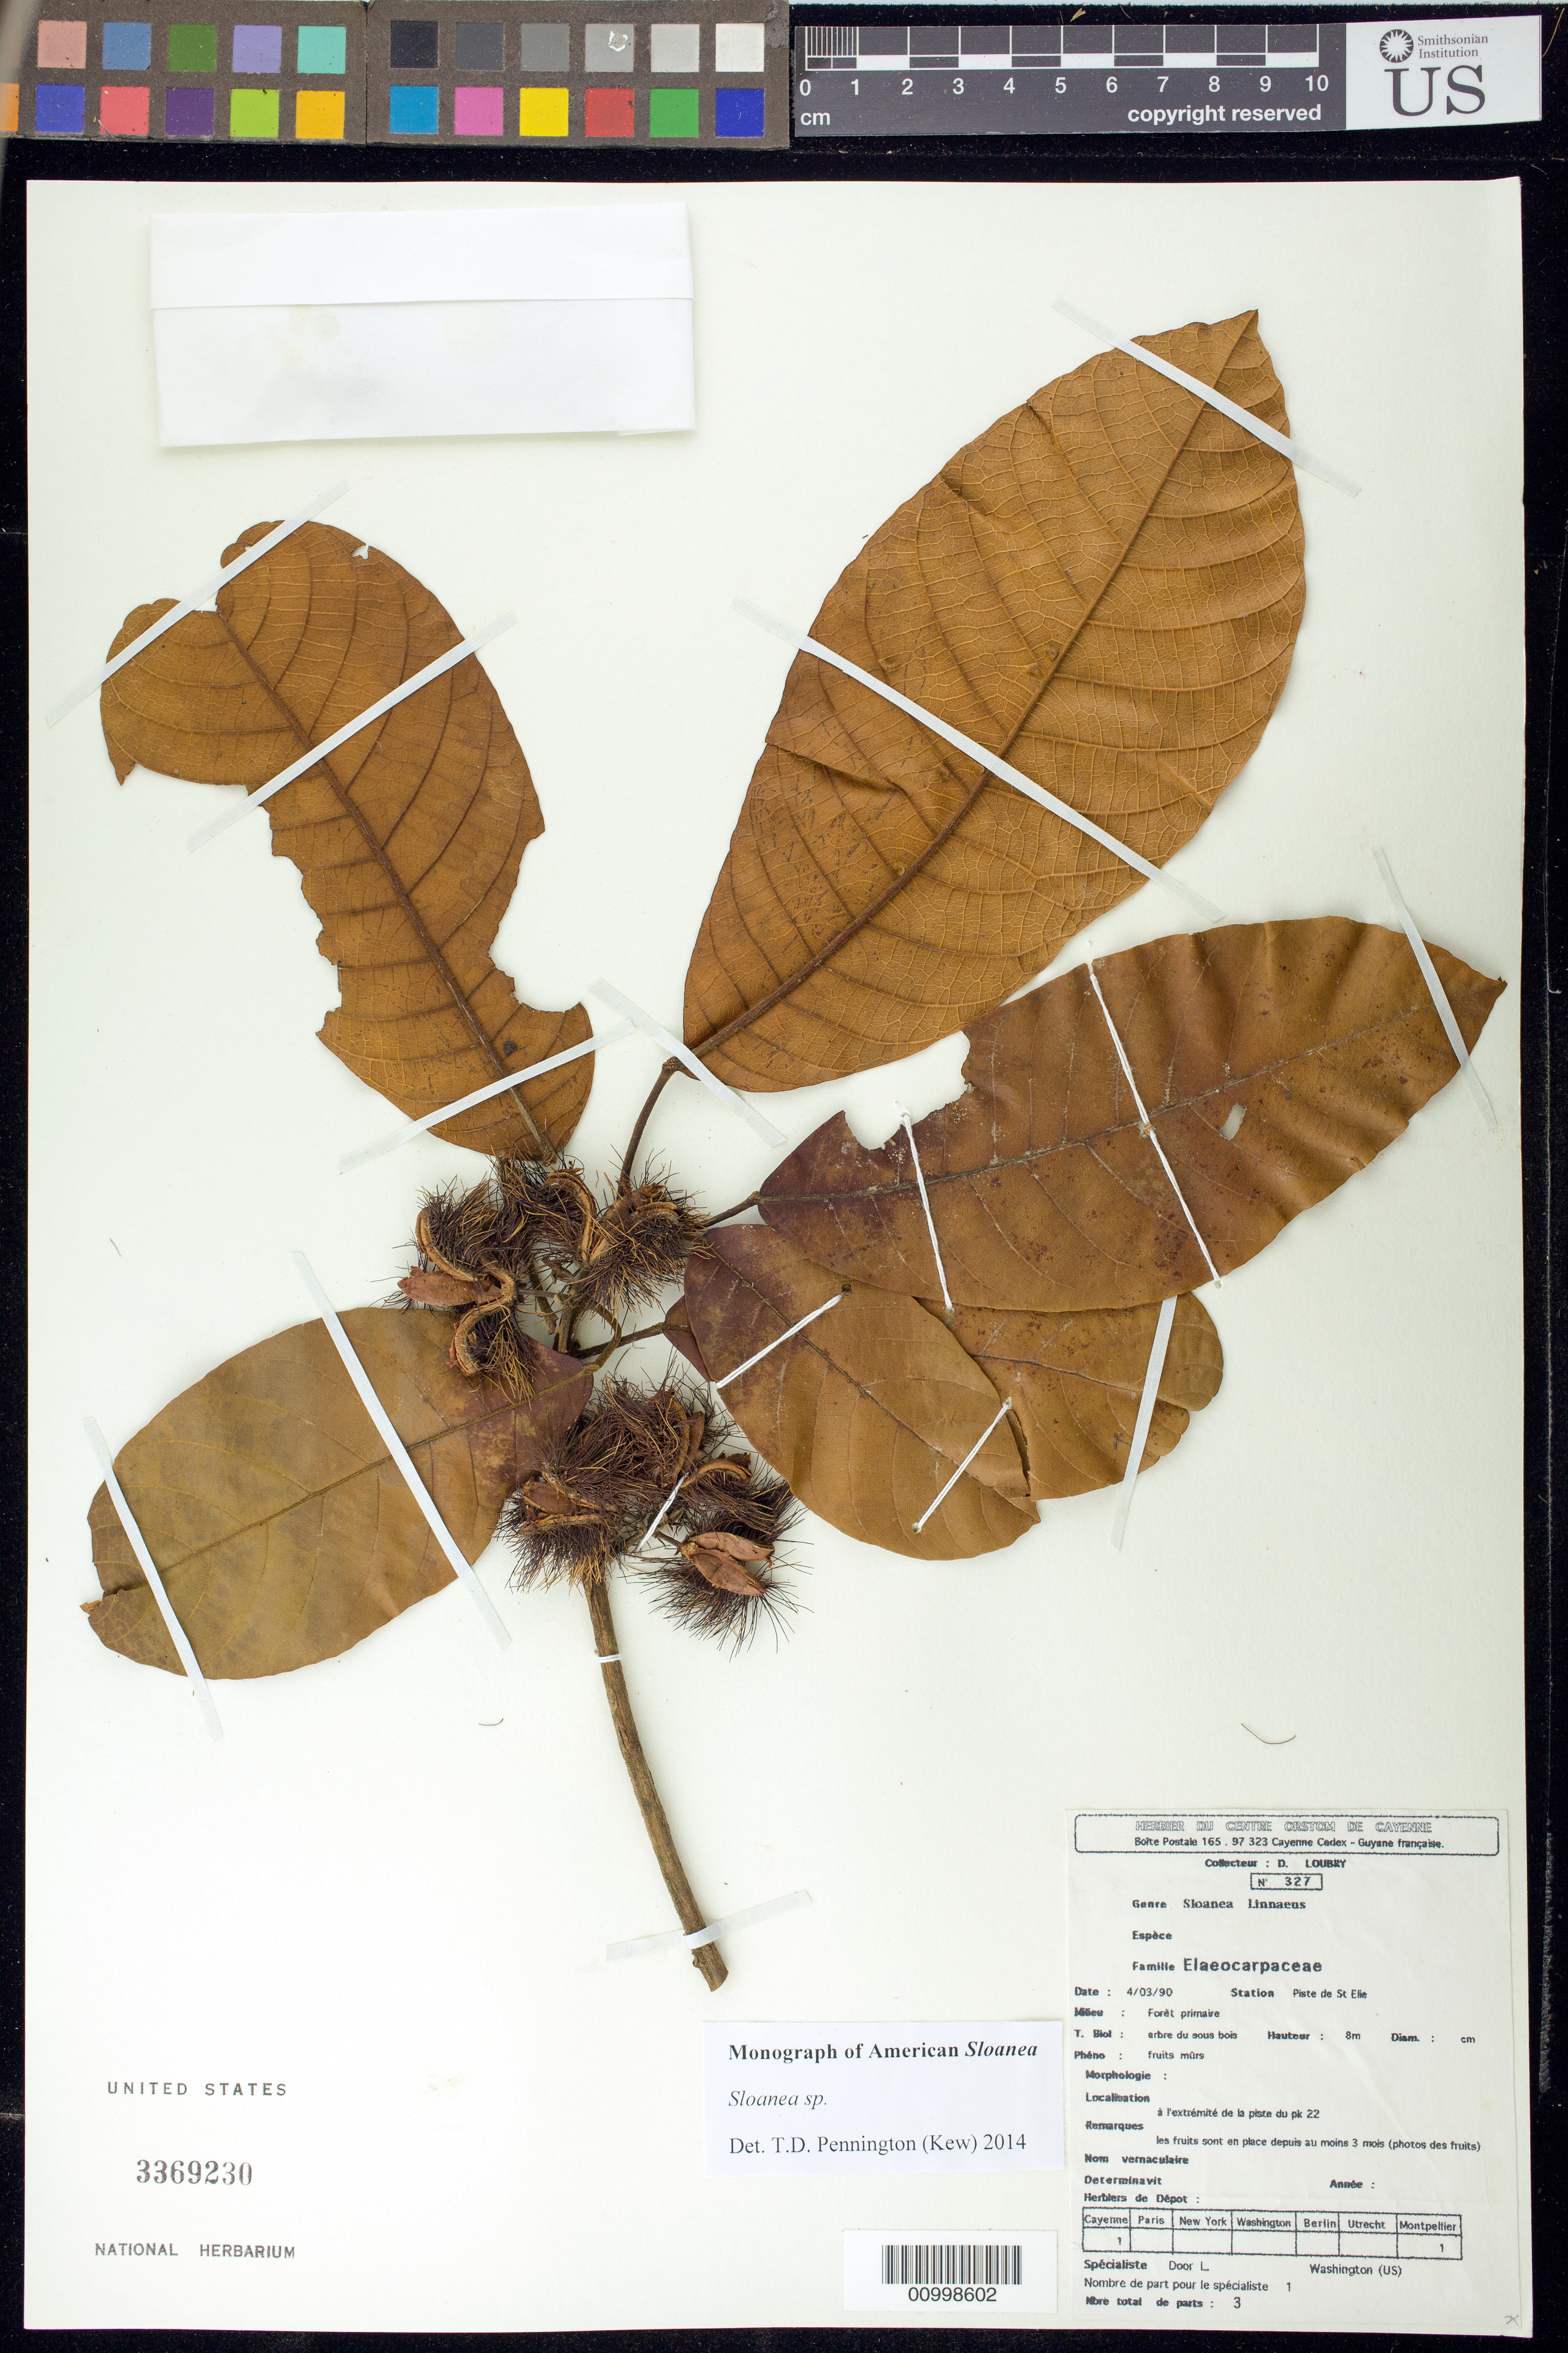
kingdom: Plantae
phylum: Tracheophyta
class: Magnoliopsida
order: Oxalidales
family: Elaeocarpaceae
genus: Sloanea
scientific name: Sloanea sp.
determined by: Pennington, T. D., (K)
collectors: D. Loubry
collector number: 327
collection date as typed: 4-Mar-90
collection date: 1990-03-04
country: French Guiana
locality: Piste de St. Elie; a l'extremite de la piste du pk 22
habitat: Foret primaire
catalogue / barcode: US 3369230